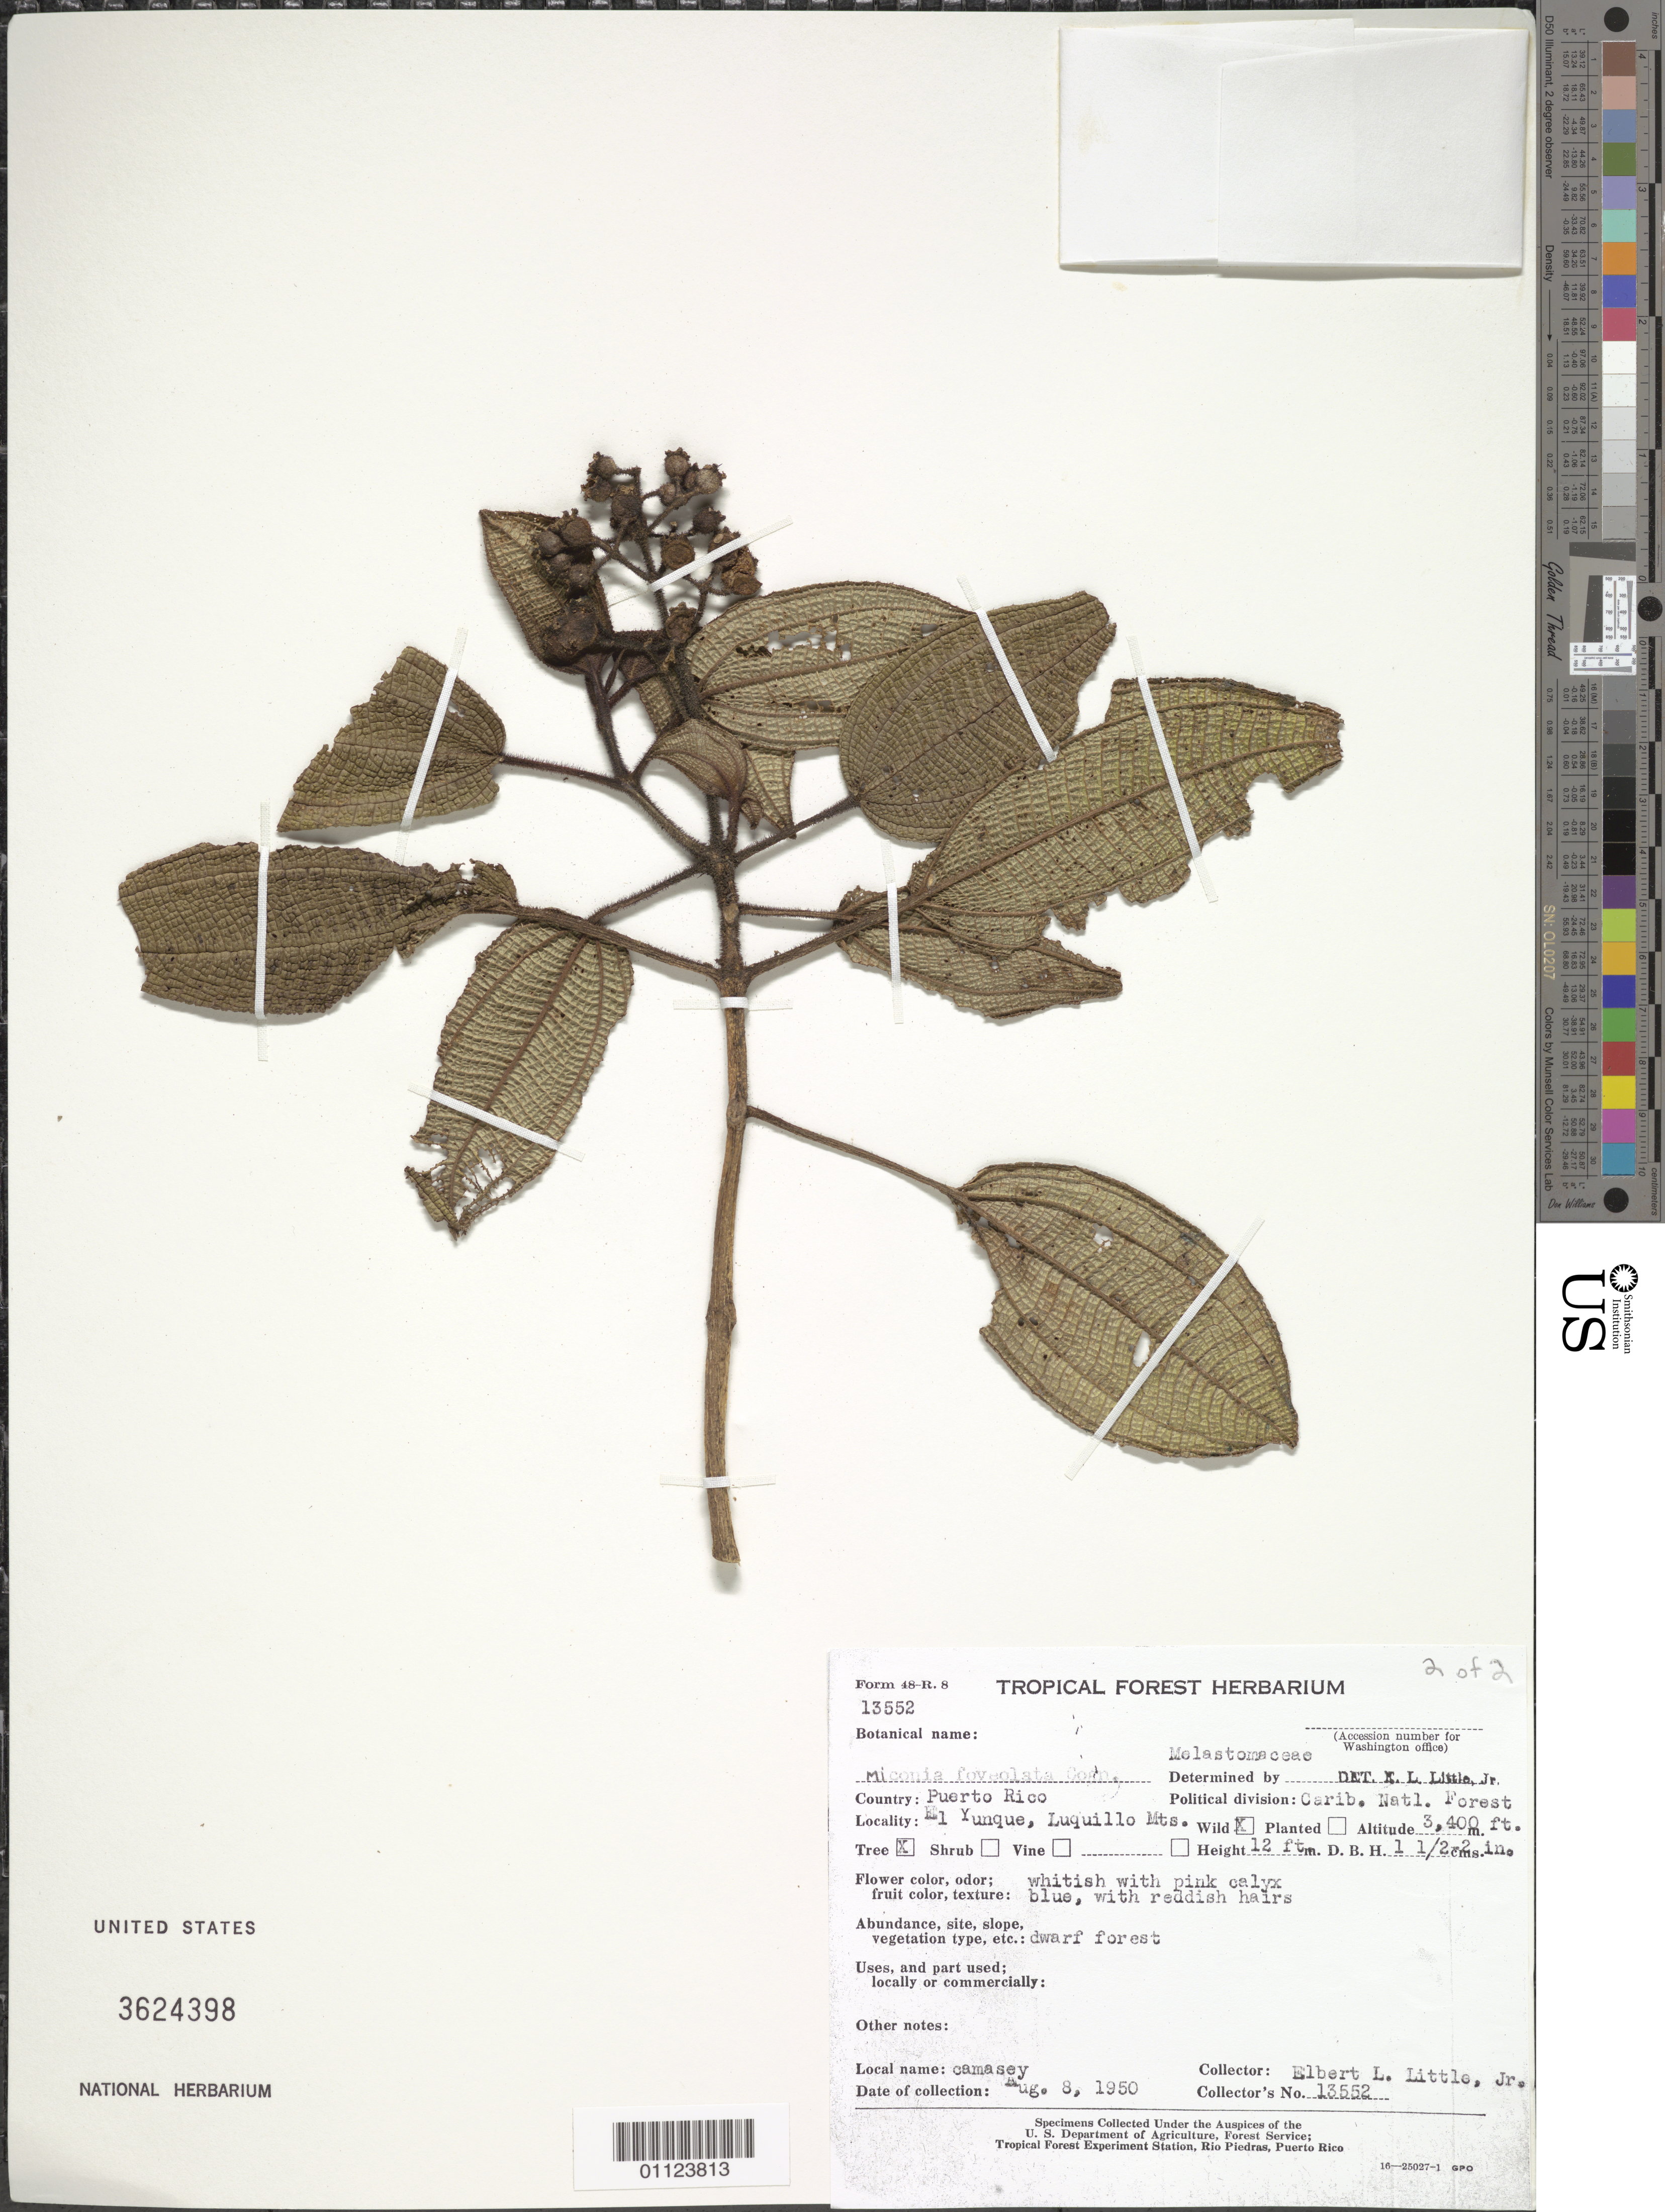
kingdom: Plantae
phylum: Tracheophyta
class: Magnoliopsida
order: Myrtales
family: Melastomataceae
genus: Miconia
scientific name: Miconia foveolata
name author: Cogn.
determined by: Little, Elbert L., Jr., (FSSR), United States Department of Agriculture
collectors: E. L. Little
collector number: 13552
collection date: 1950-08-08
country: Puerto Rico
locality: Carib. National Forest, E. Yunque, Luquillo Mts.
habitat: Dwarf forest.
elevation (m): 1036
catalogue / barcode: US 3624398